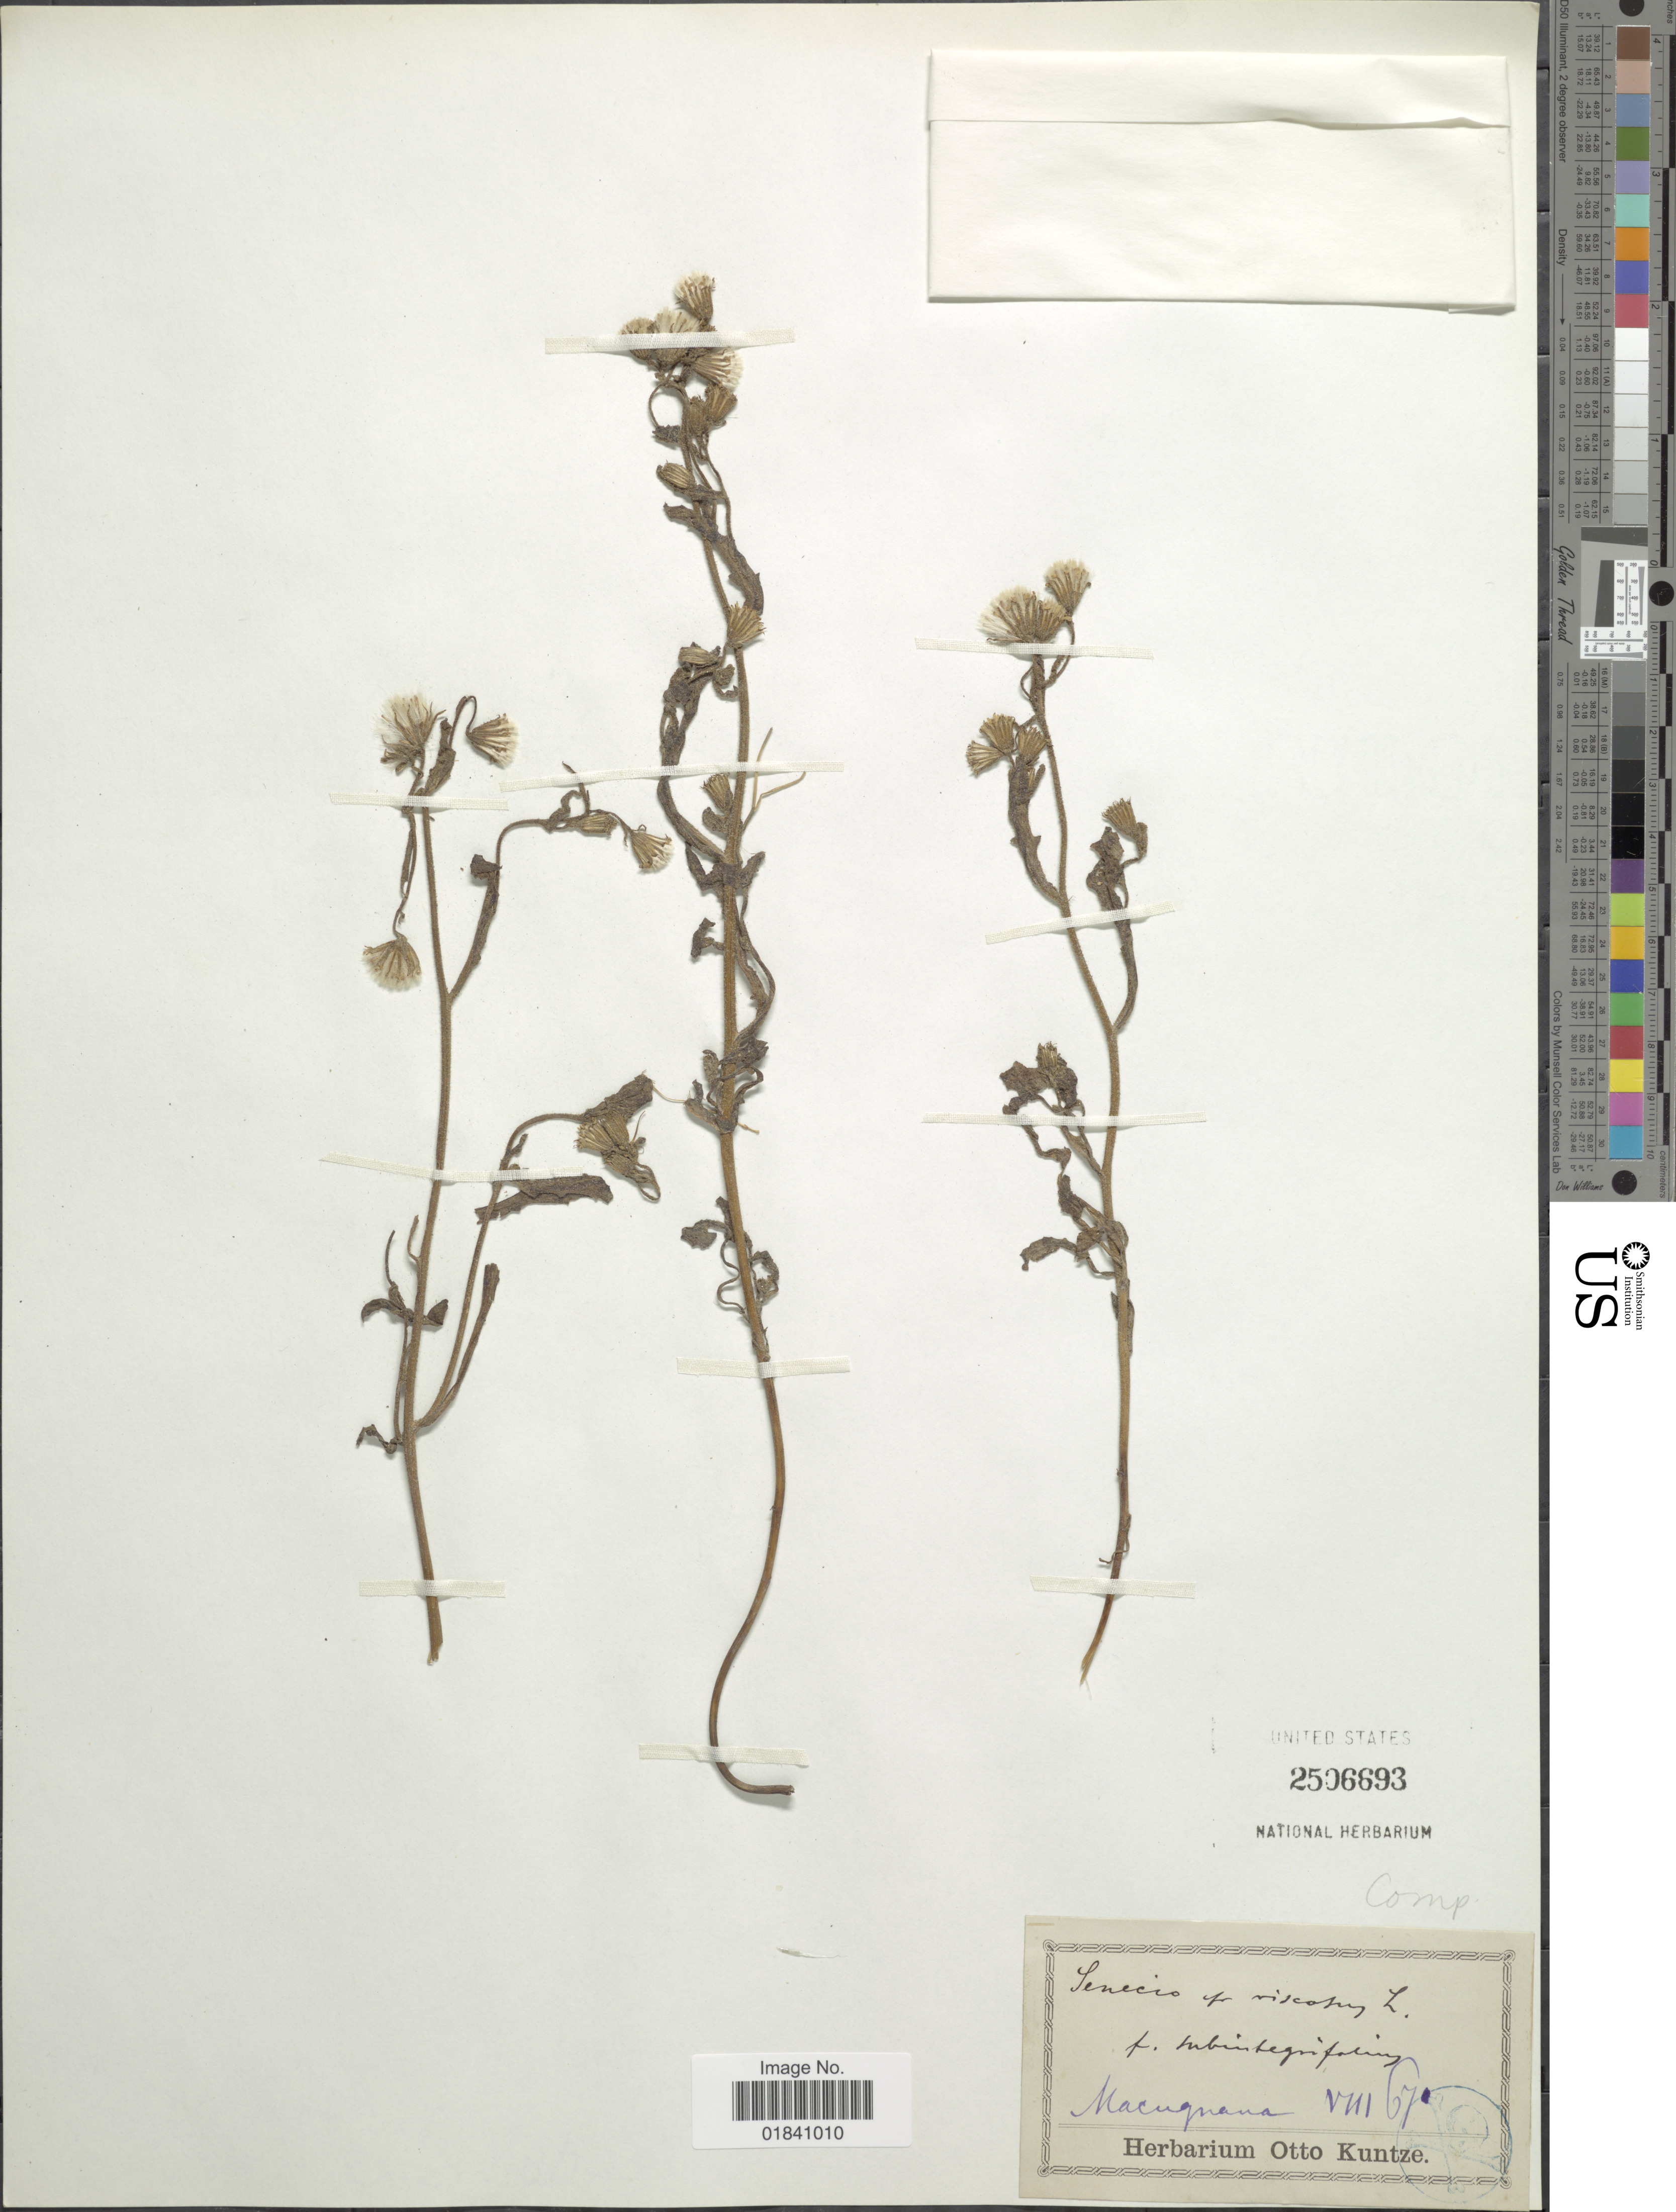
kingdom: Plantae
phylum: Tracheophyta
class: Magnoliopsida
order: Asterales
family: Asteraceae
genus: Senecio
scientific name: Senecio viscosus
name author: L.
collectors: ex Herb. O. Kuntze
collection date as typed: Transcribed d/m/y: /8/67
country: Italy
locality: Macugnaga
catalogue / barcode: US 2506693